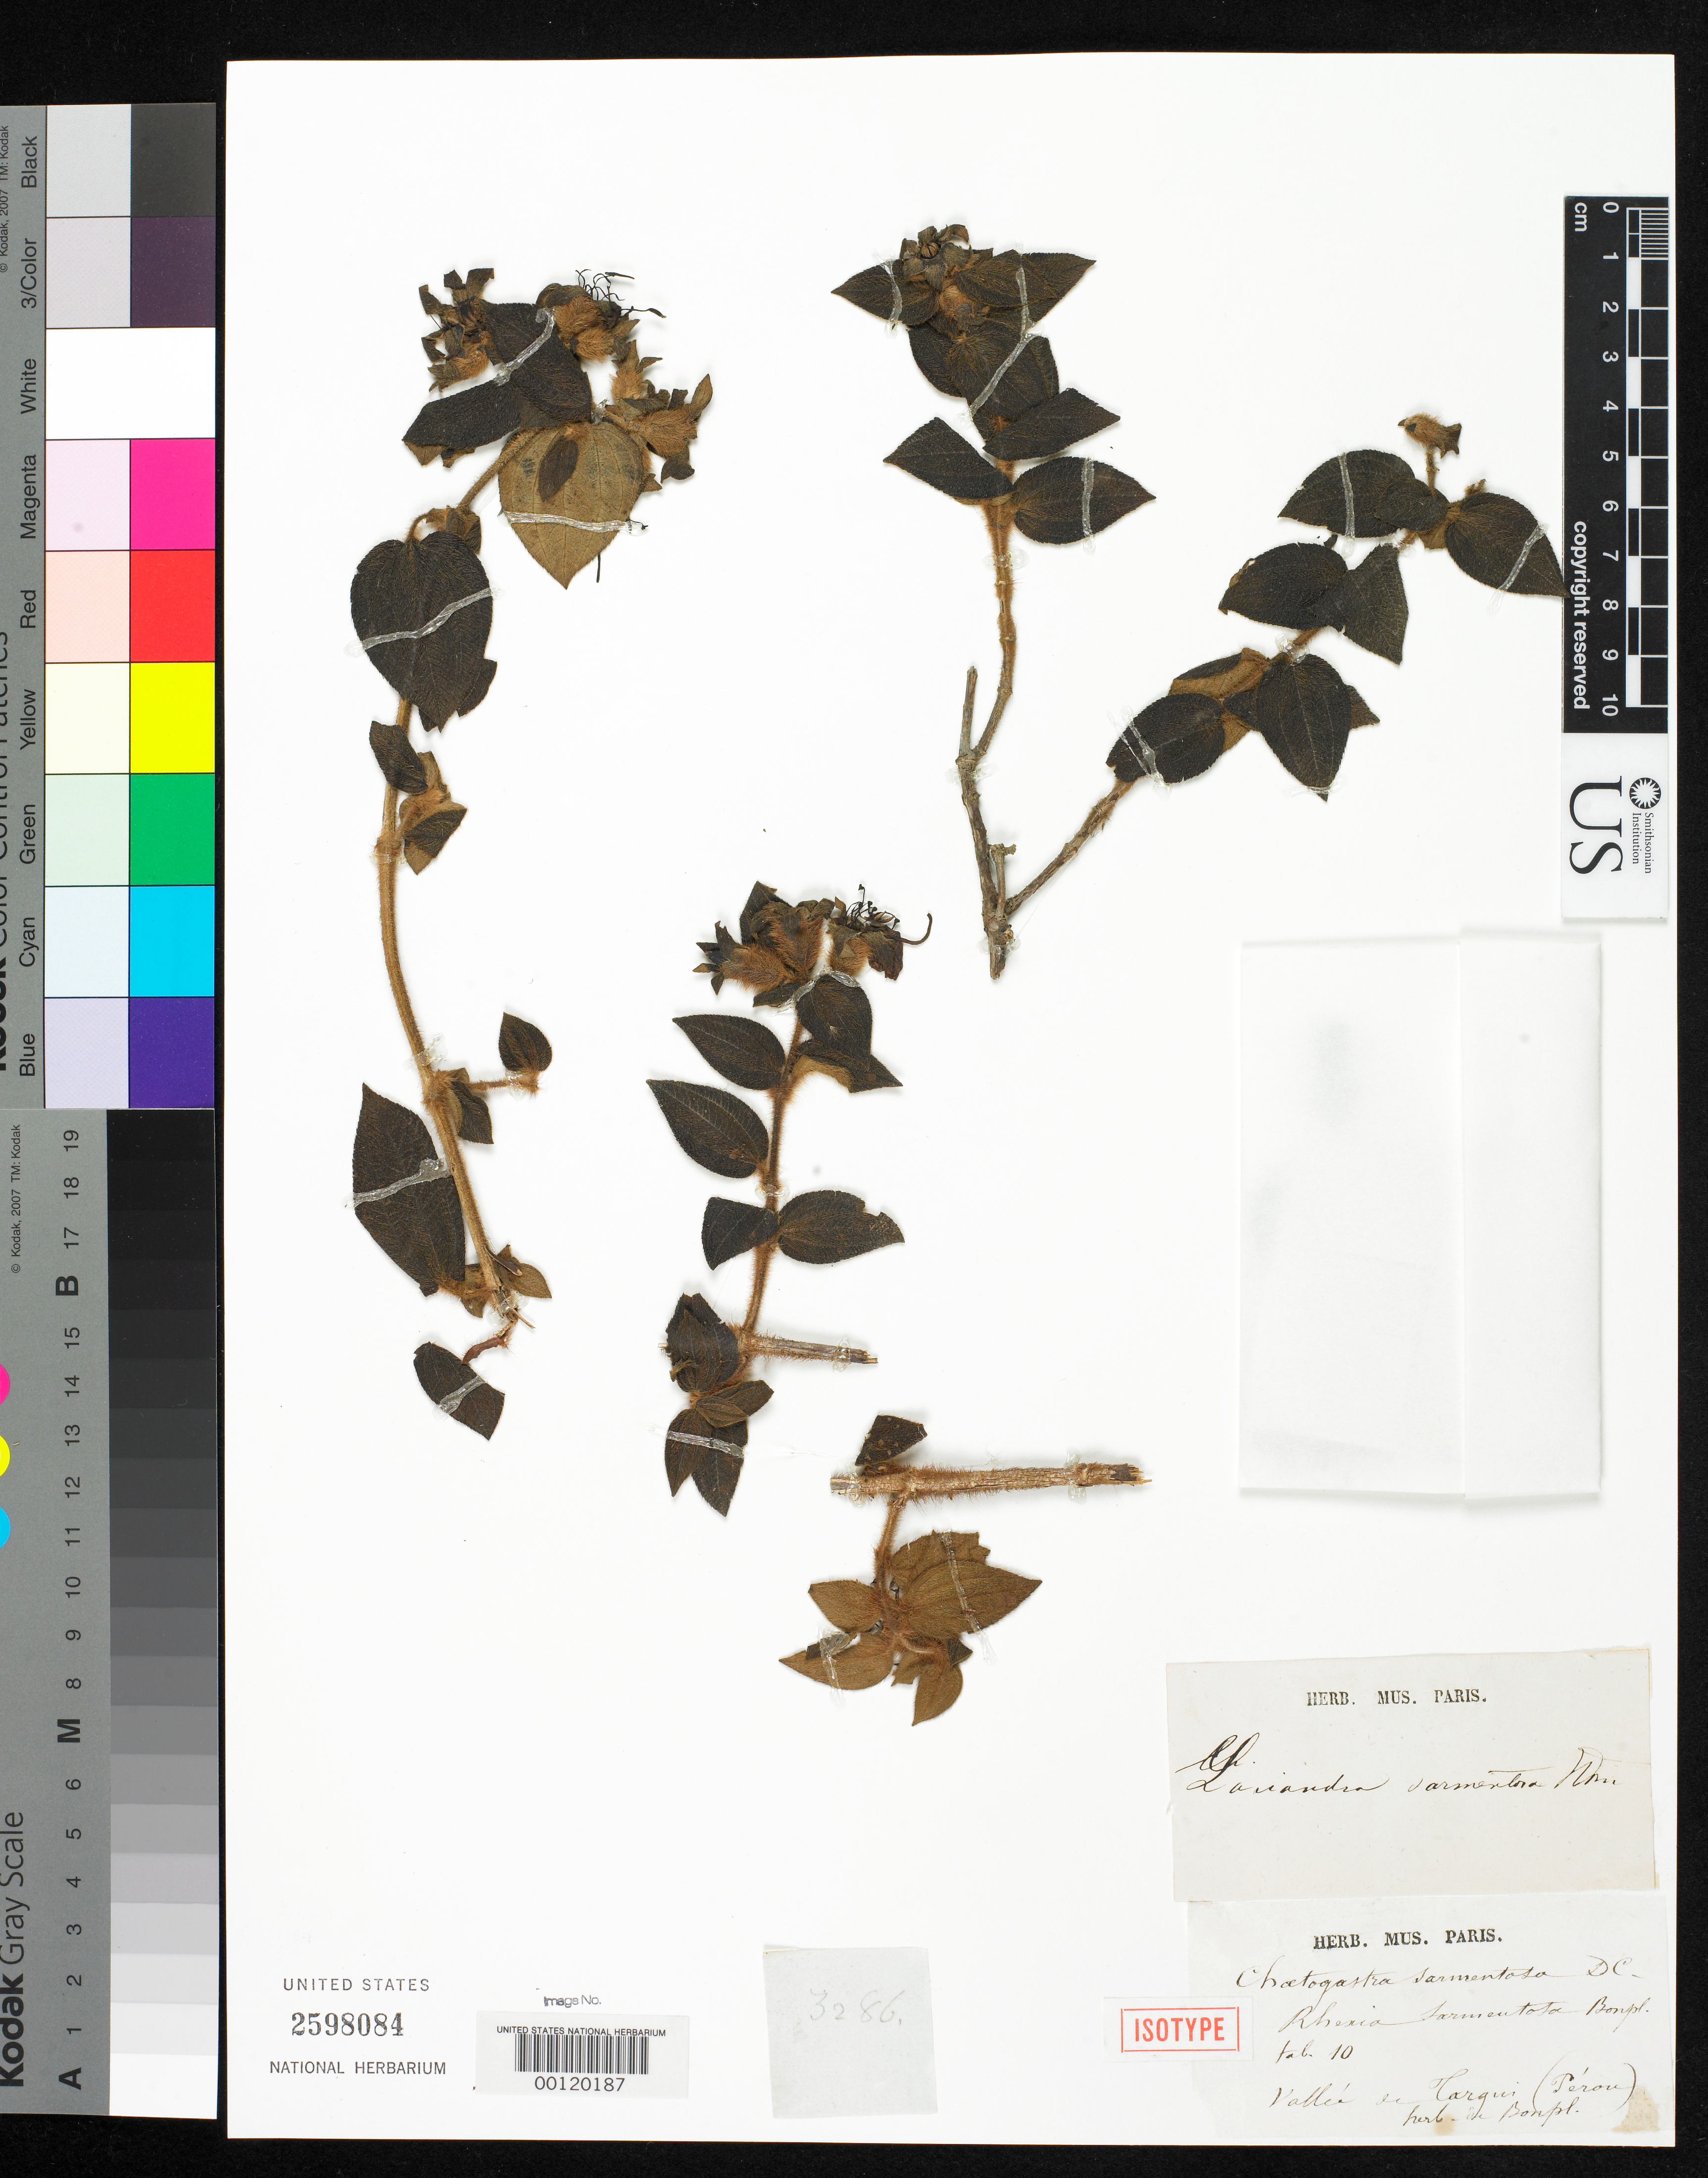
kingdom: Plantae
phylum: Tracheophyta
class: Magnoliopsida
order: Myrtales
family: Melastomataceae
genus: Rhexia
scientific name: Rhexia sarmentosa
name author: Bonpl. & Rich.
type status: Isotype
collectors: A. J. A. Bonpland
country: Ecuador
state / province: Azuay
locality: Cuenca.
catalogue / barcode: US 2598084